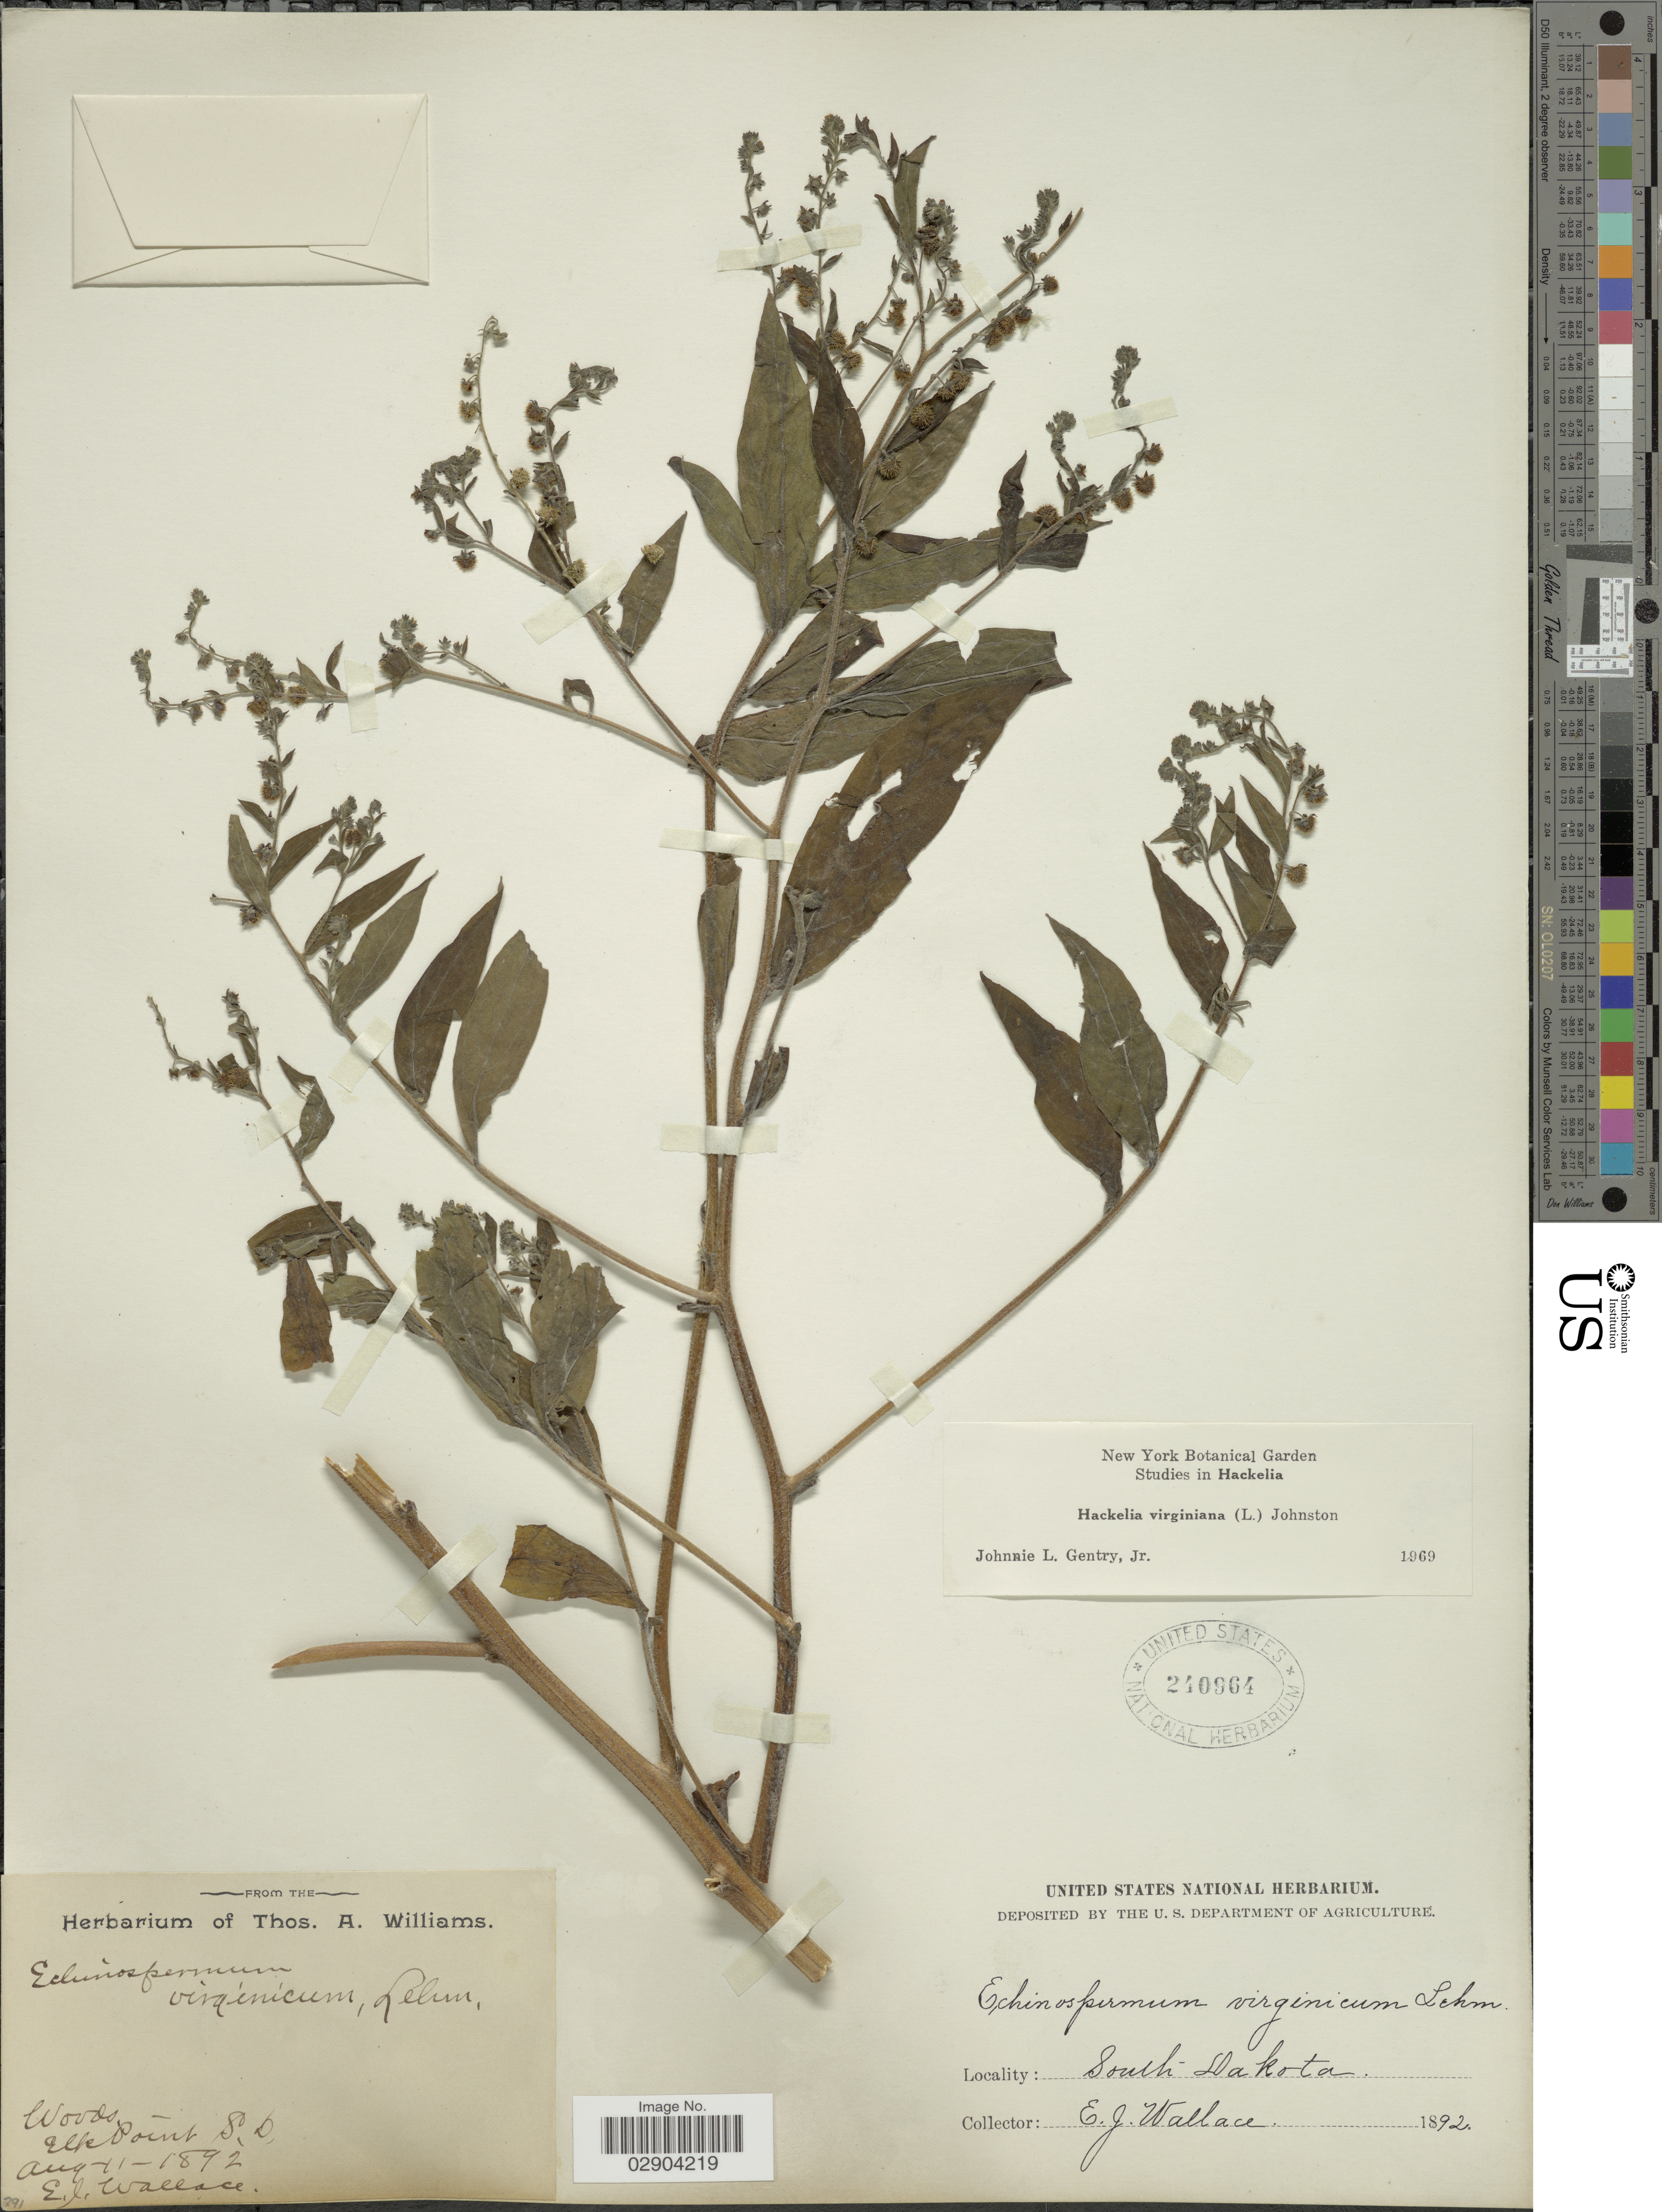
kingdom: Plantae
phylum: Tracheophyta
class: Magnoliopsida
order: Boraginales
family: Boraginaceae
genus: Hackelia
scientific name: Hackelia virginiana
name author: (L.) I.M. Johnst.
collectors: E. J. Wallace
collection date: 1892-08-11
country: United States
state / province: South Dakota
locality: Elk Point, S.D.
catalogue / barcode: US 240964